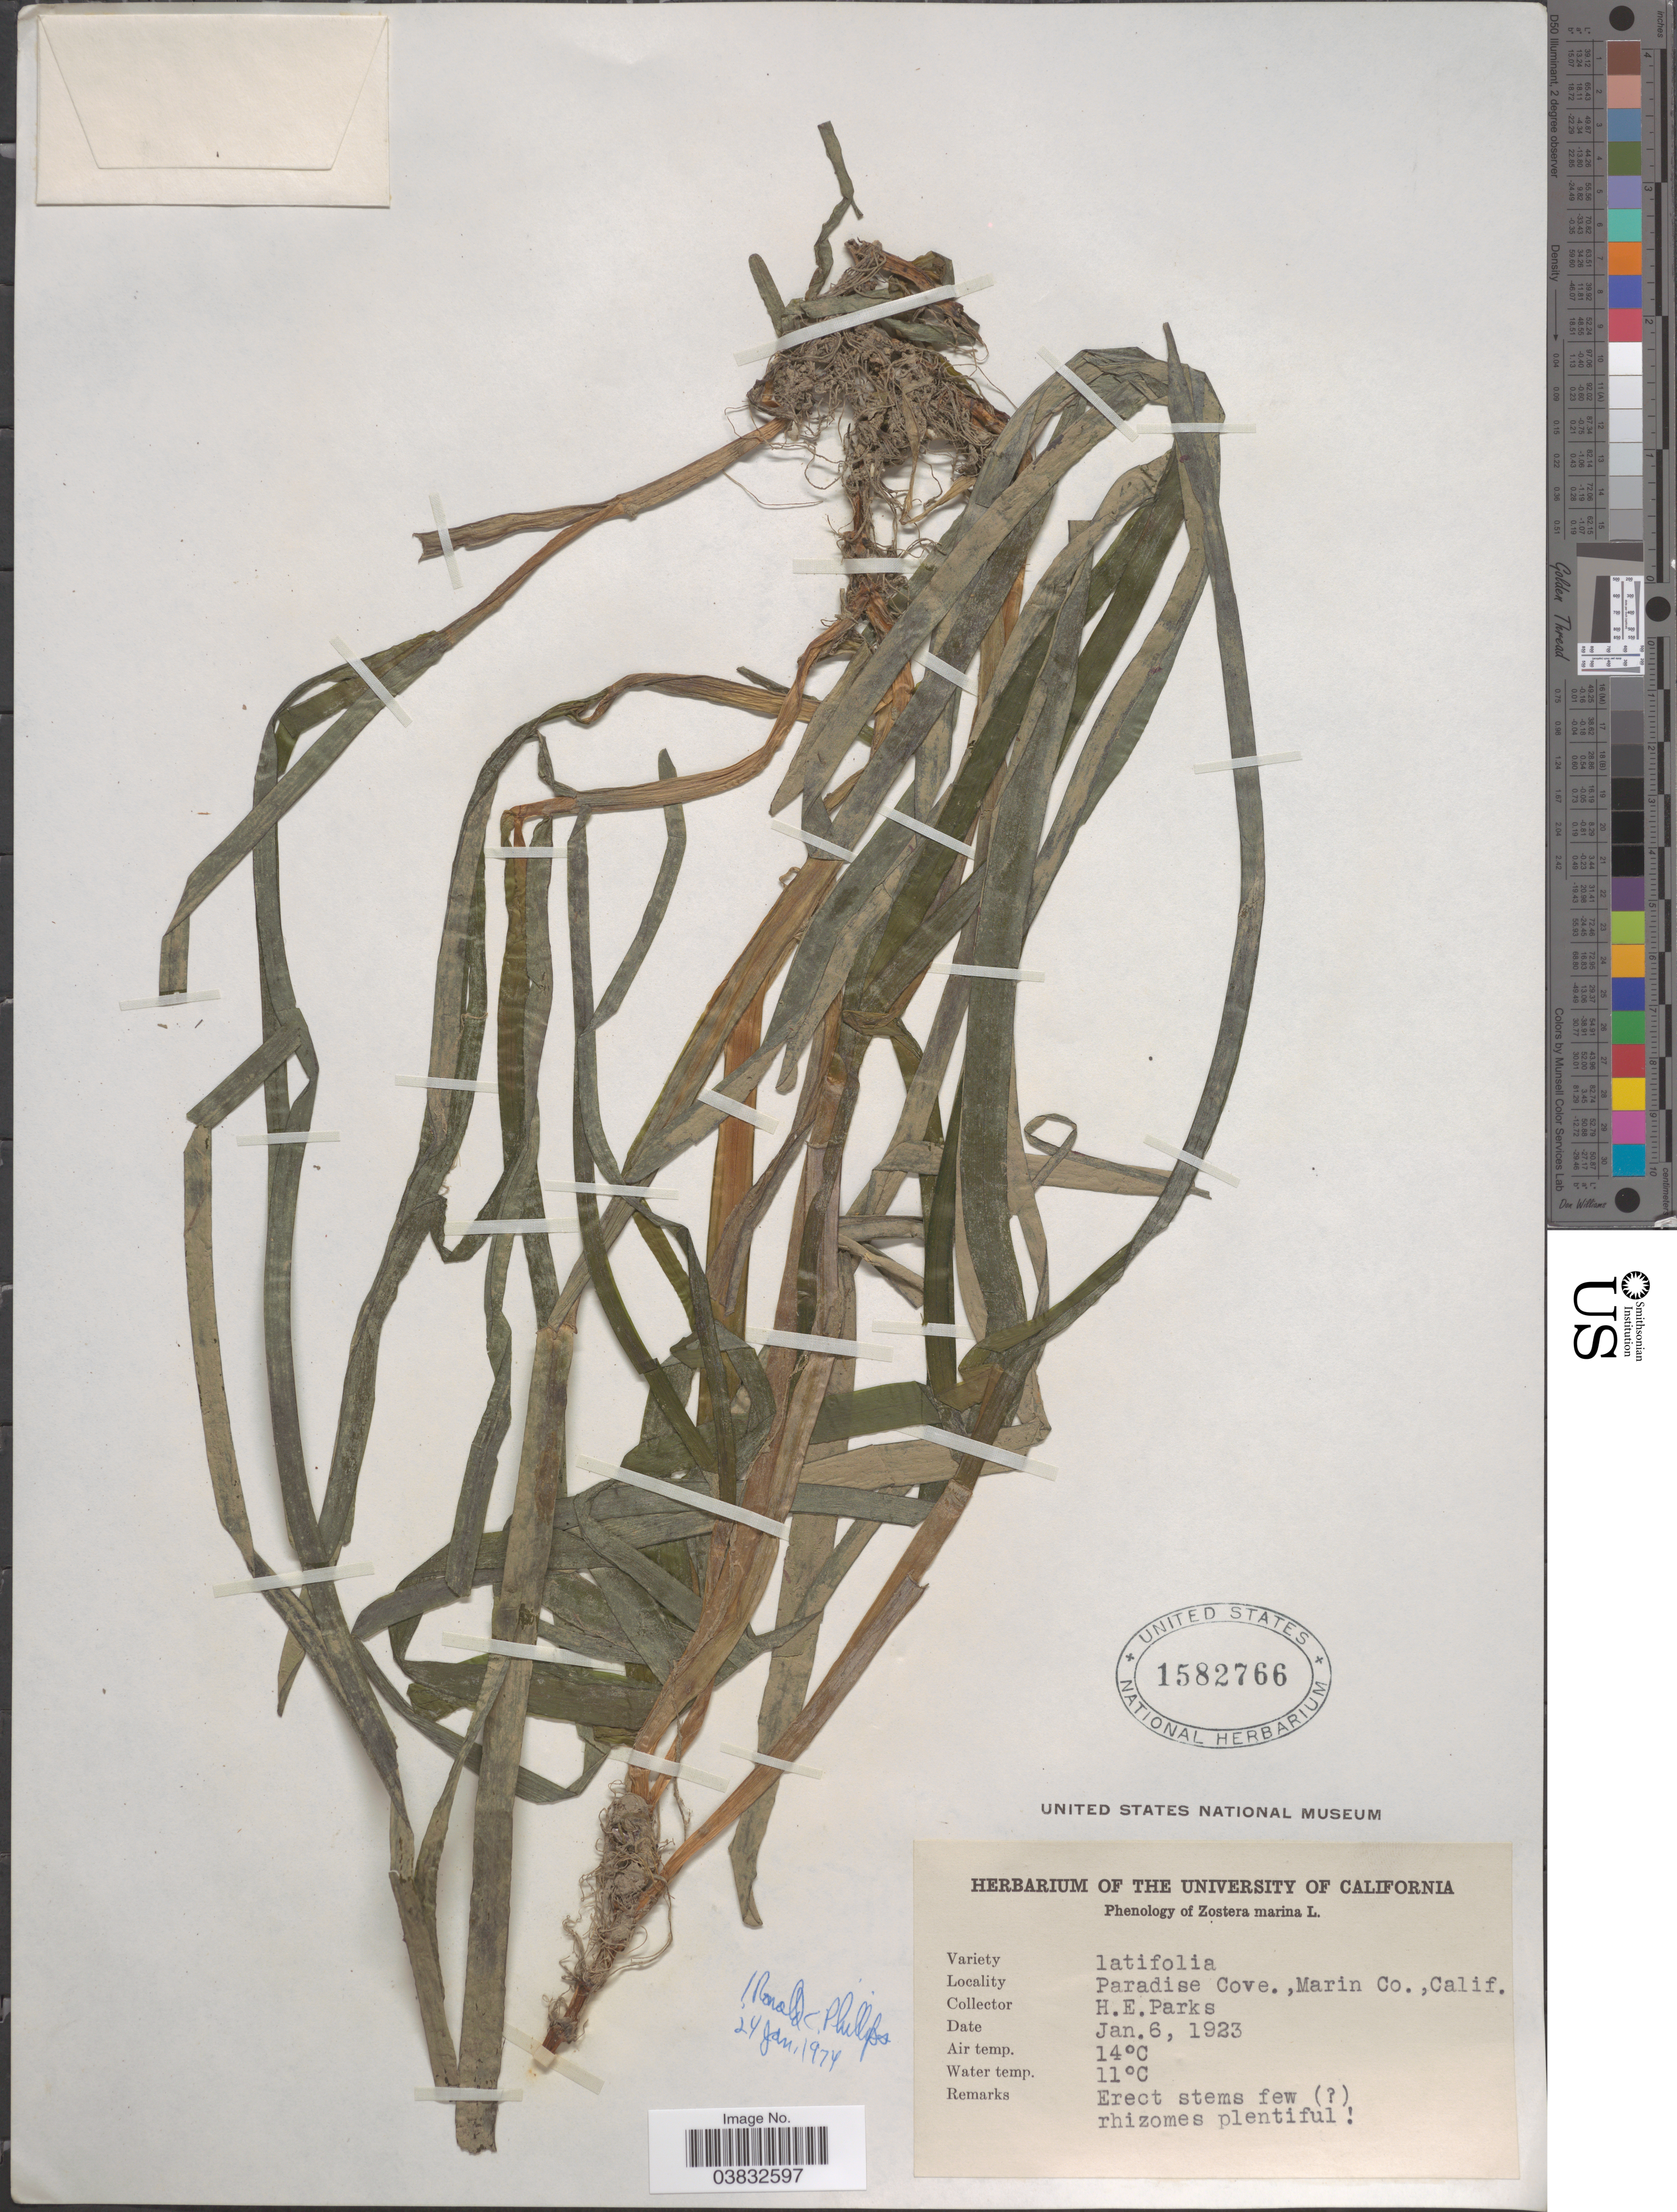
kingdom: Plantae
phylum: Tracheophyta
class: Liliopsida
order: Alismatales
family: Zosteraceae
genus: Zostera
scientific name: Zostera marina var. latifolia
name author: L.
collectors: H. E. Parks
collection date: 1923-01-06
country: United States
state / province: California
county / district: Marin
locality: Paradise Cove, Marin Co.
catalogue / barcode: US 1582766